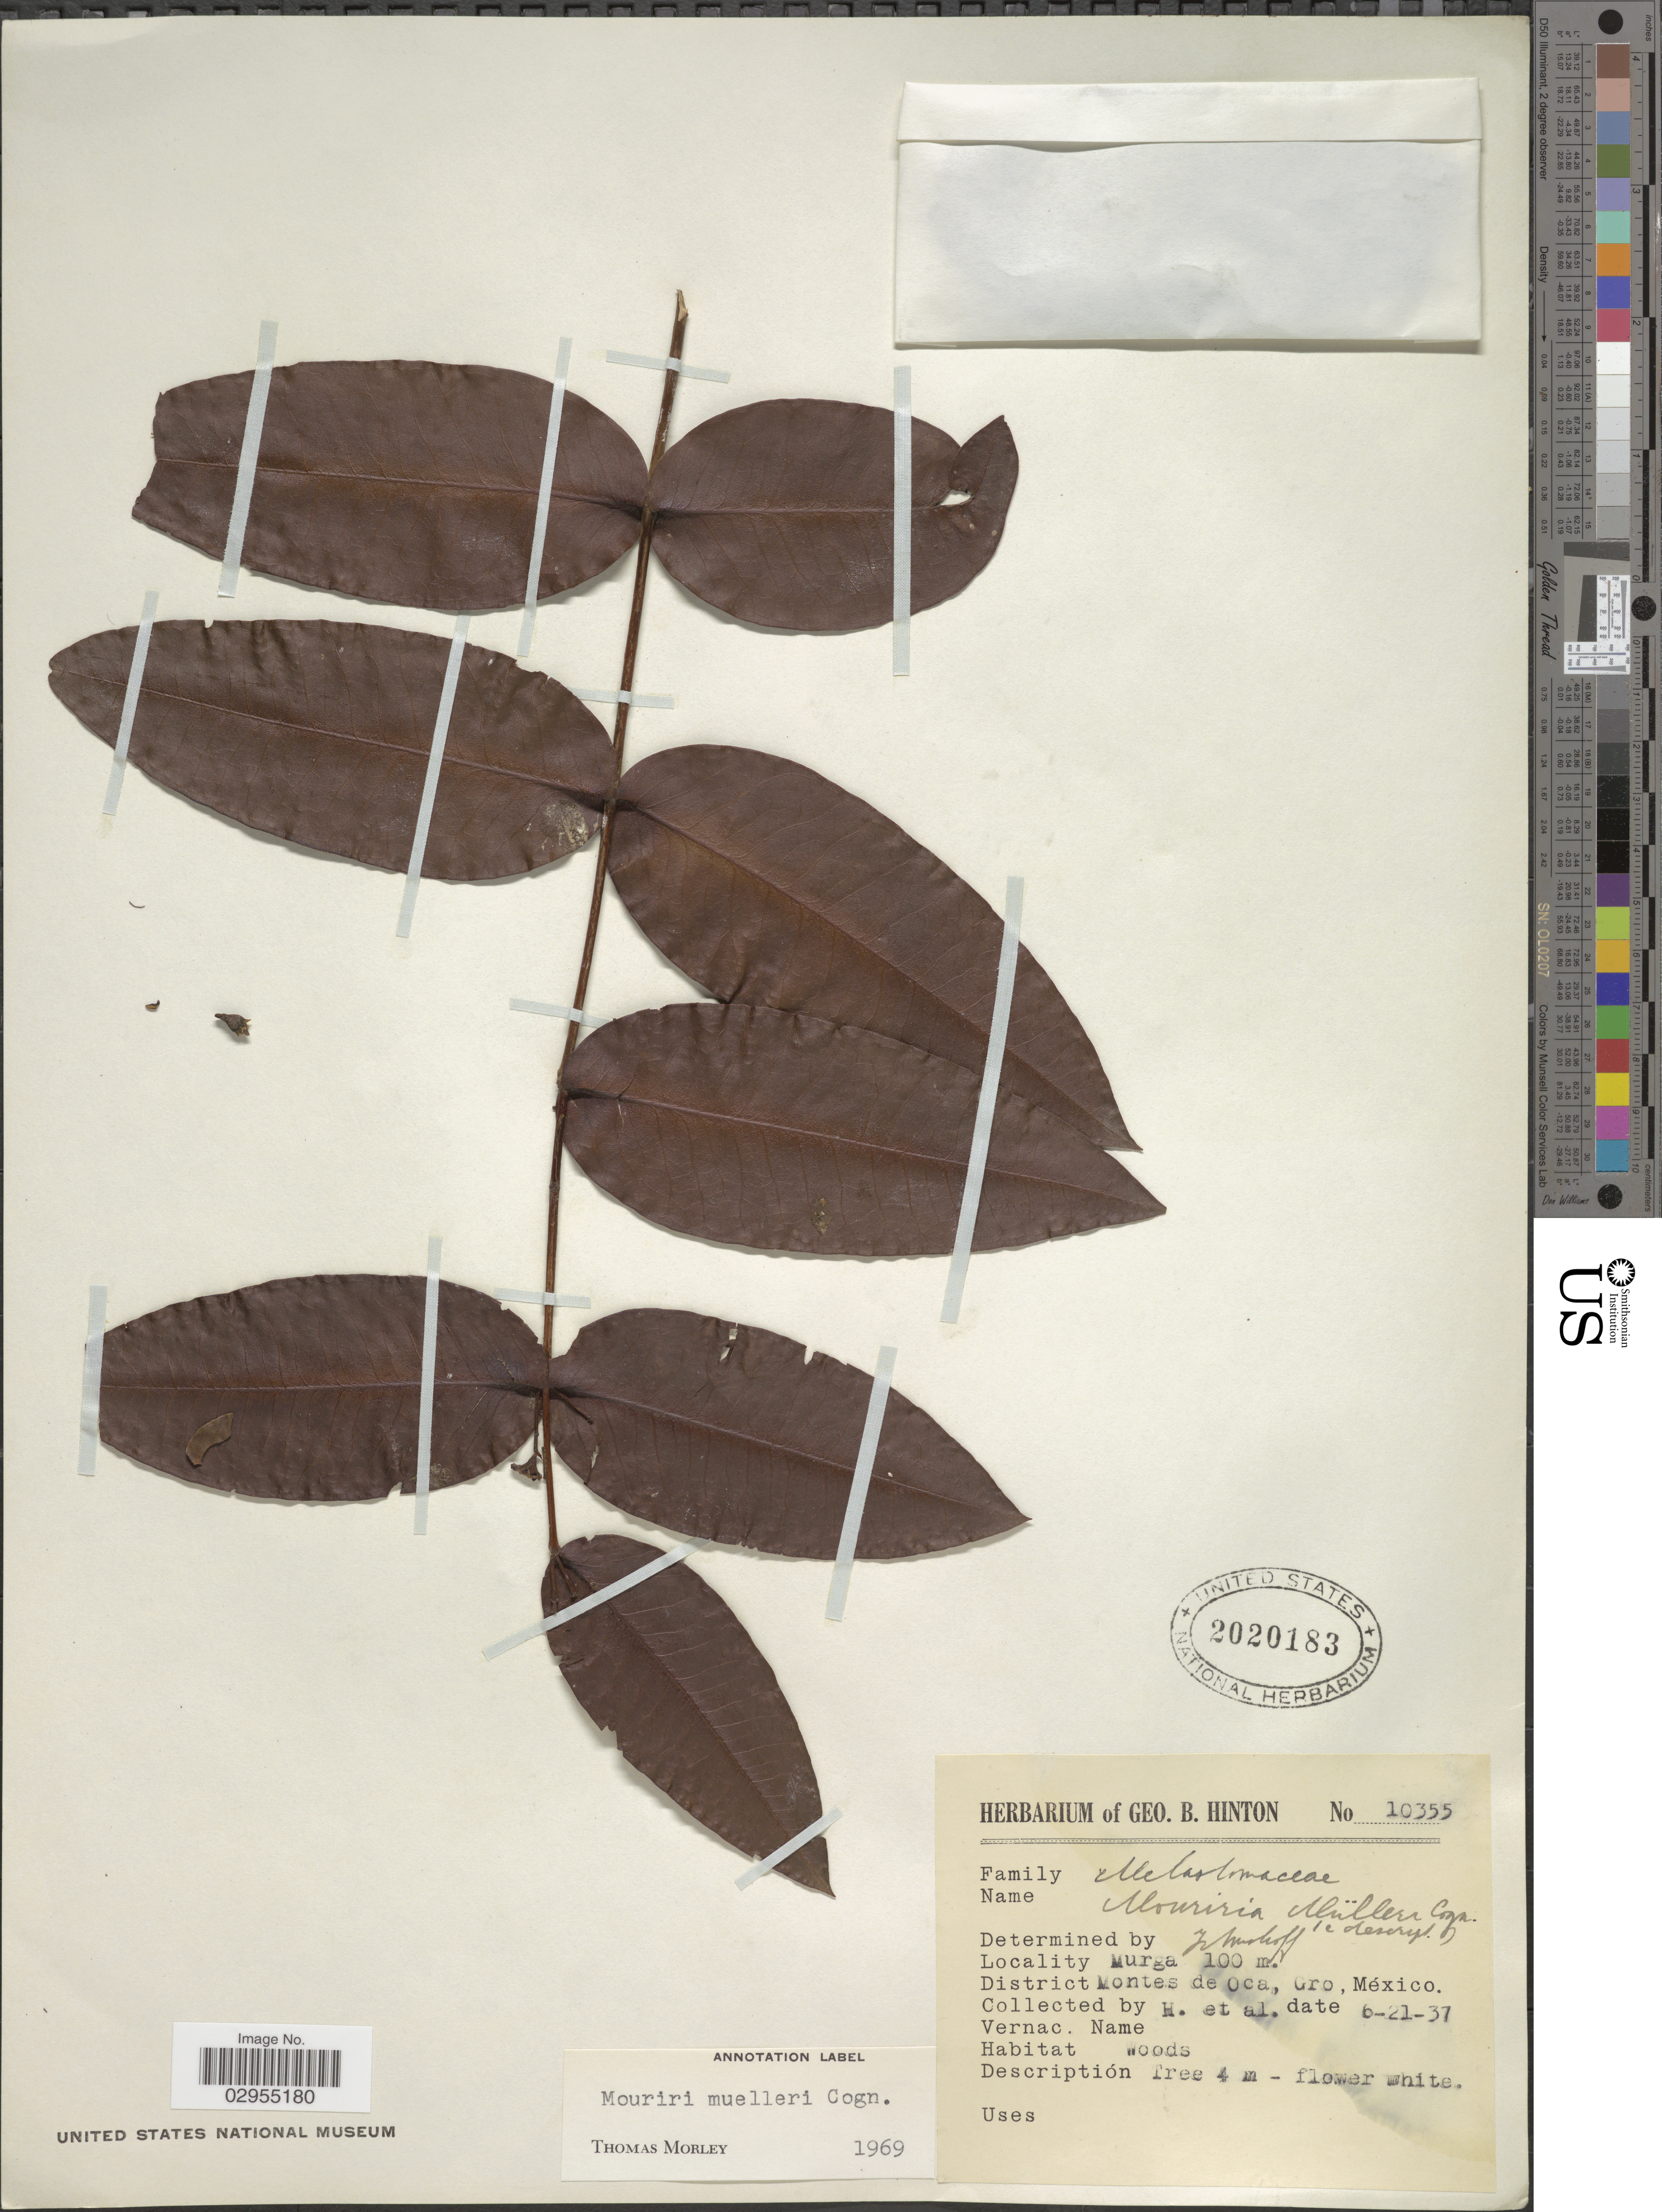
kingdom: Plantae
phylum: Tracheophyta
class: Magnoliopsida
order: Myrtales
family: Melastomataceae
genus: Mouriri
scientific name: Mouriri muelleri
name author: Cogn.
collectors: G. B. Hinton & et al.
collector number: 10355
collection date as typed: Transcribed d/m/y: 21/6/37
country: Mexico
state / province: Guerrero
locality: Murga, District Montes de Oca.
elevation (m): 100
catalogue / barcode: US 2020183